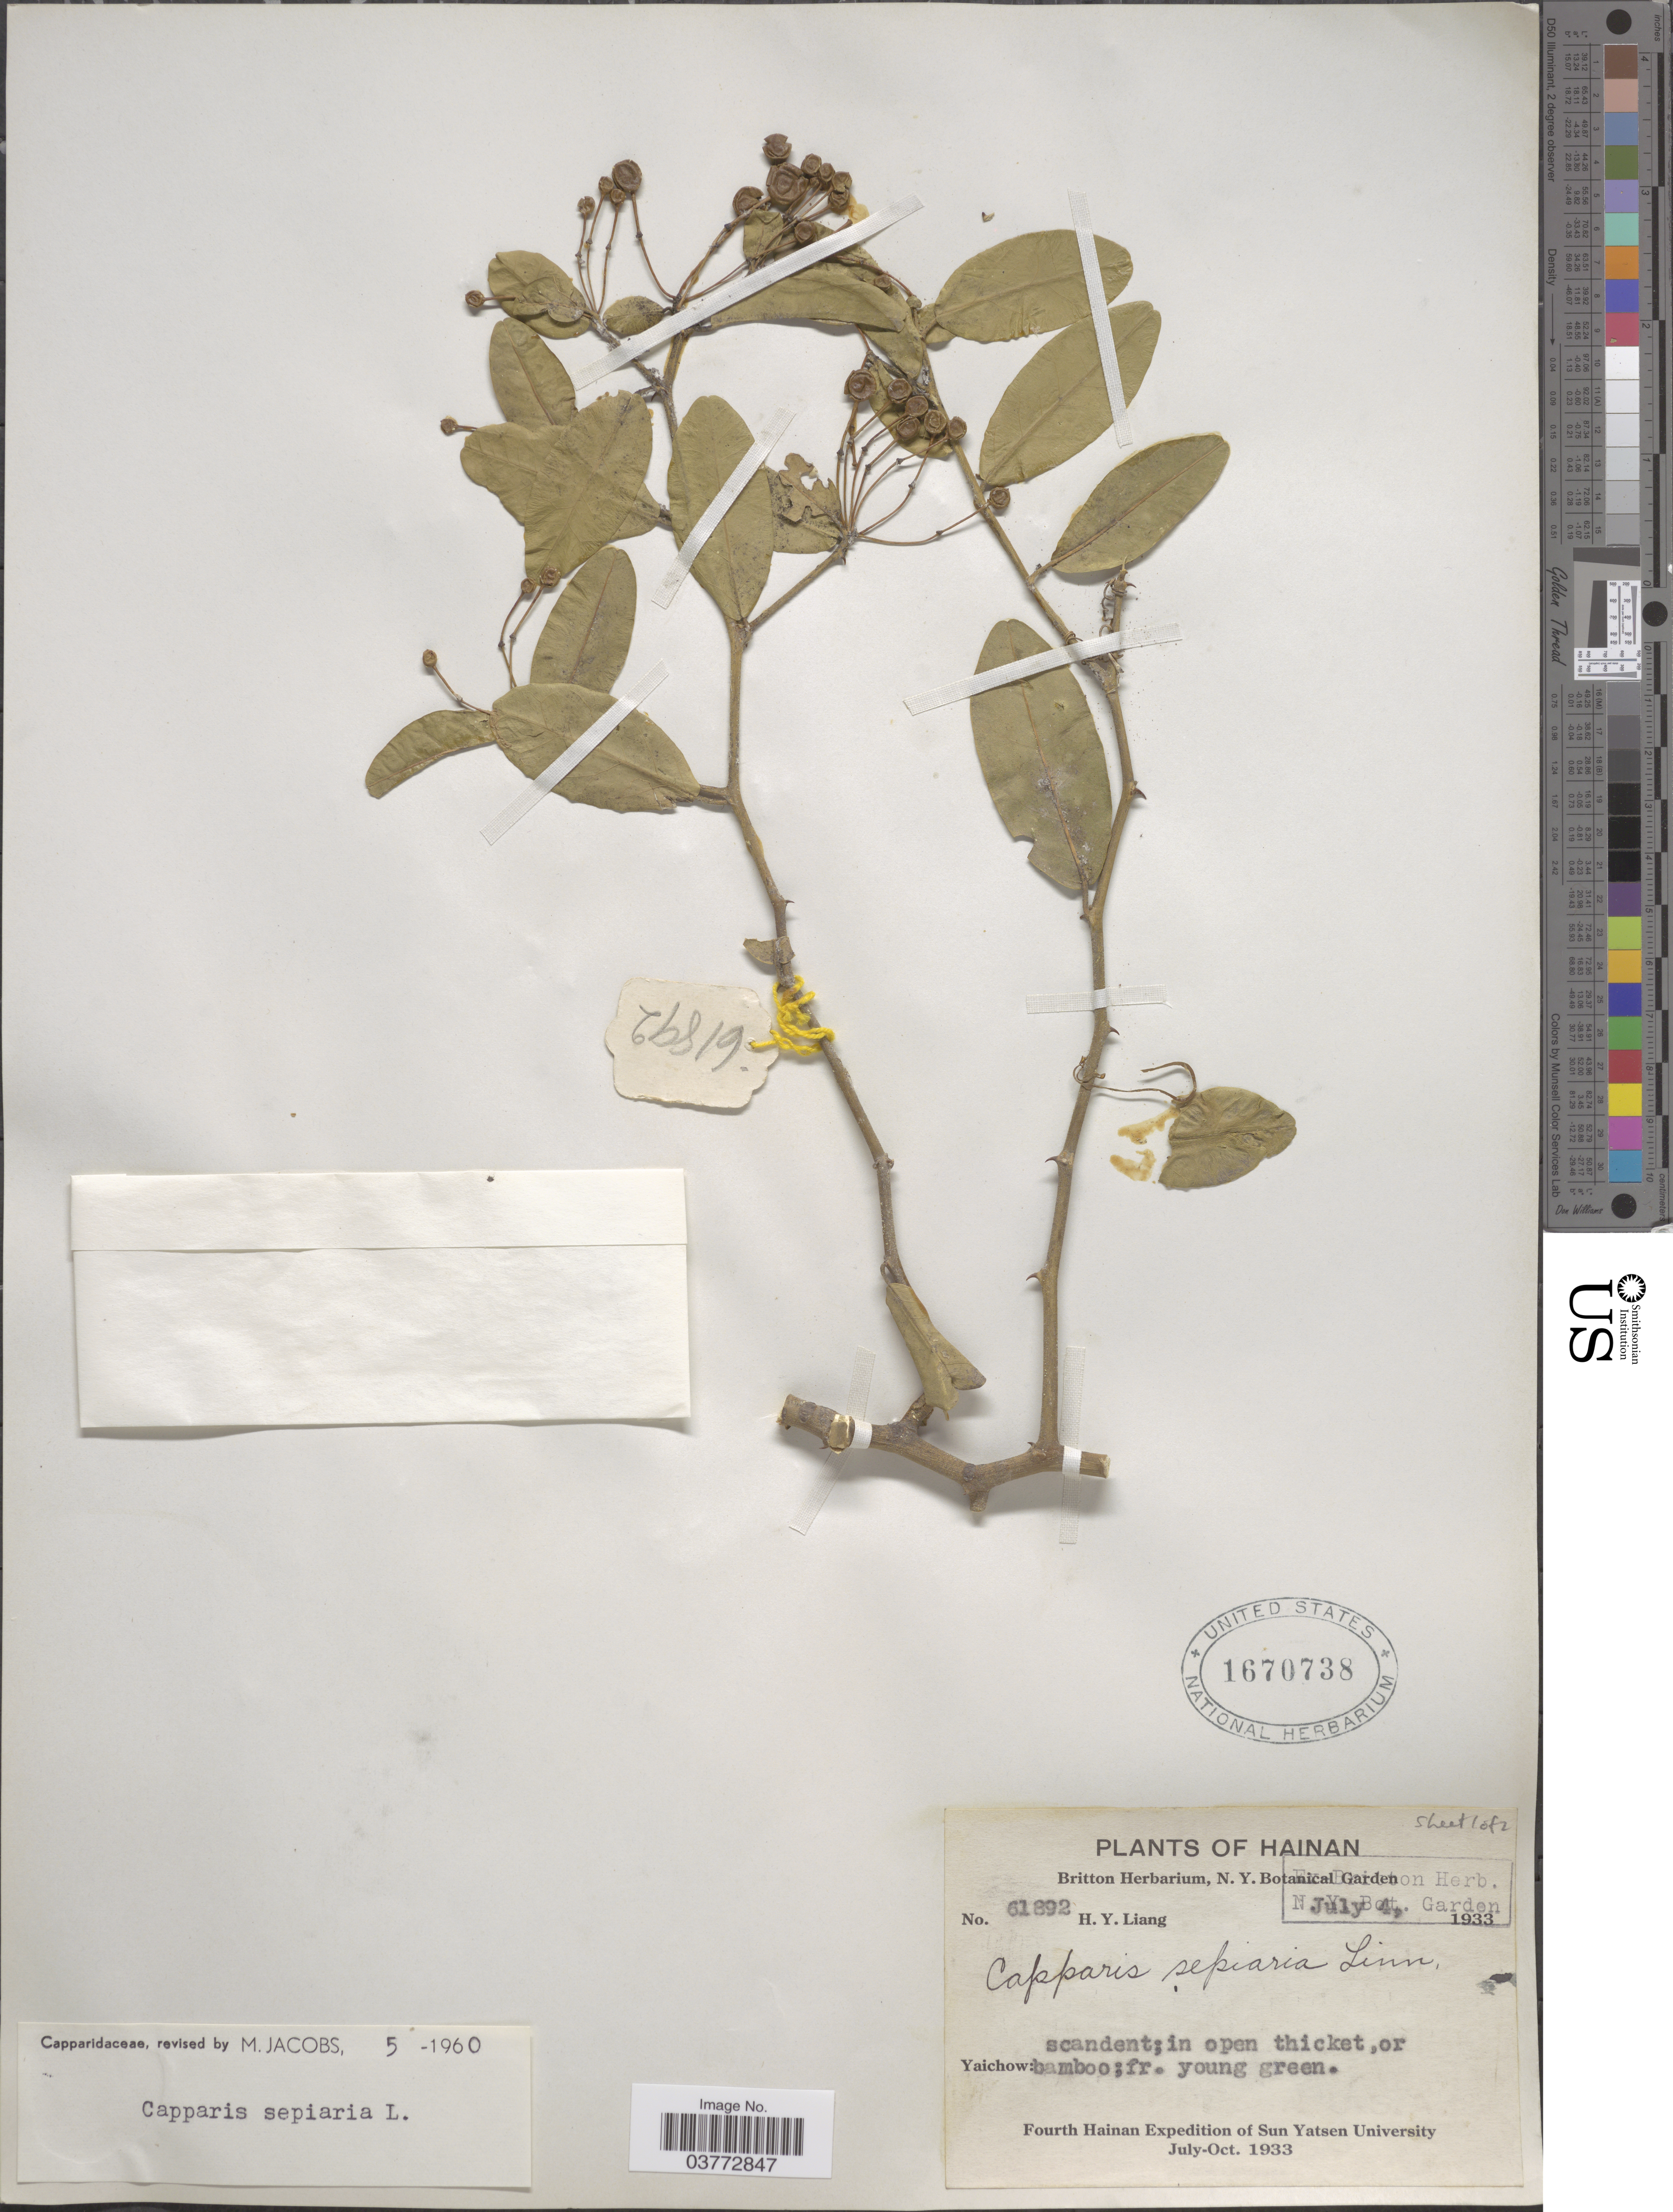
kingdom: Plantae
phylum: Tracheophyta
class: Magnoliopsida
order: Brassicales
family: Capparaceae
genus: Capparis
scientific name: Capparis sepiaria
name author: L.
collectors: H. Y. Liang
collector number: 61892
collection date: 1933-07-04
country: China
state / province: Hainan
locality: Yaichow.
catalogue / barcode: US 1670738